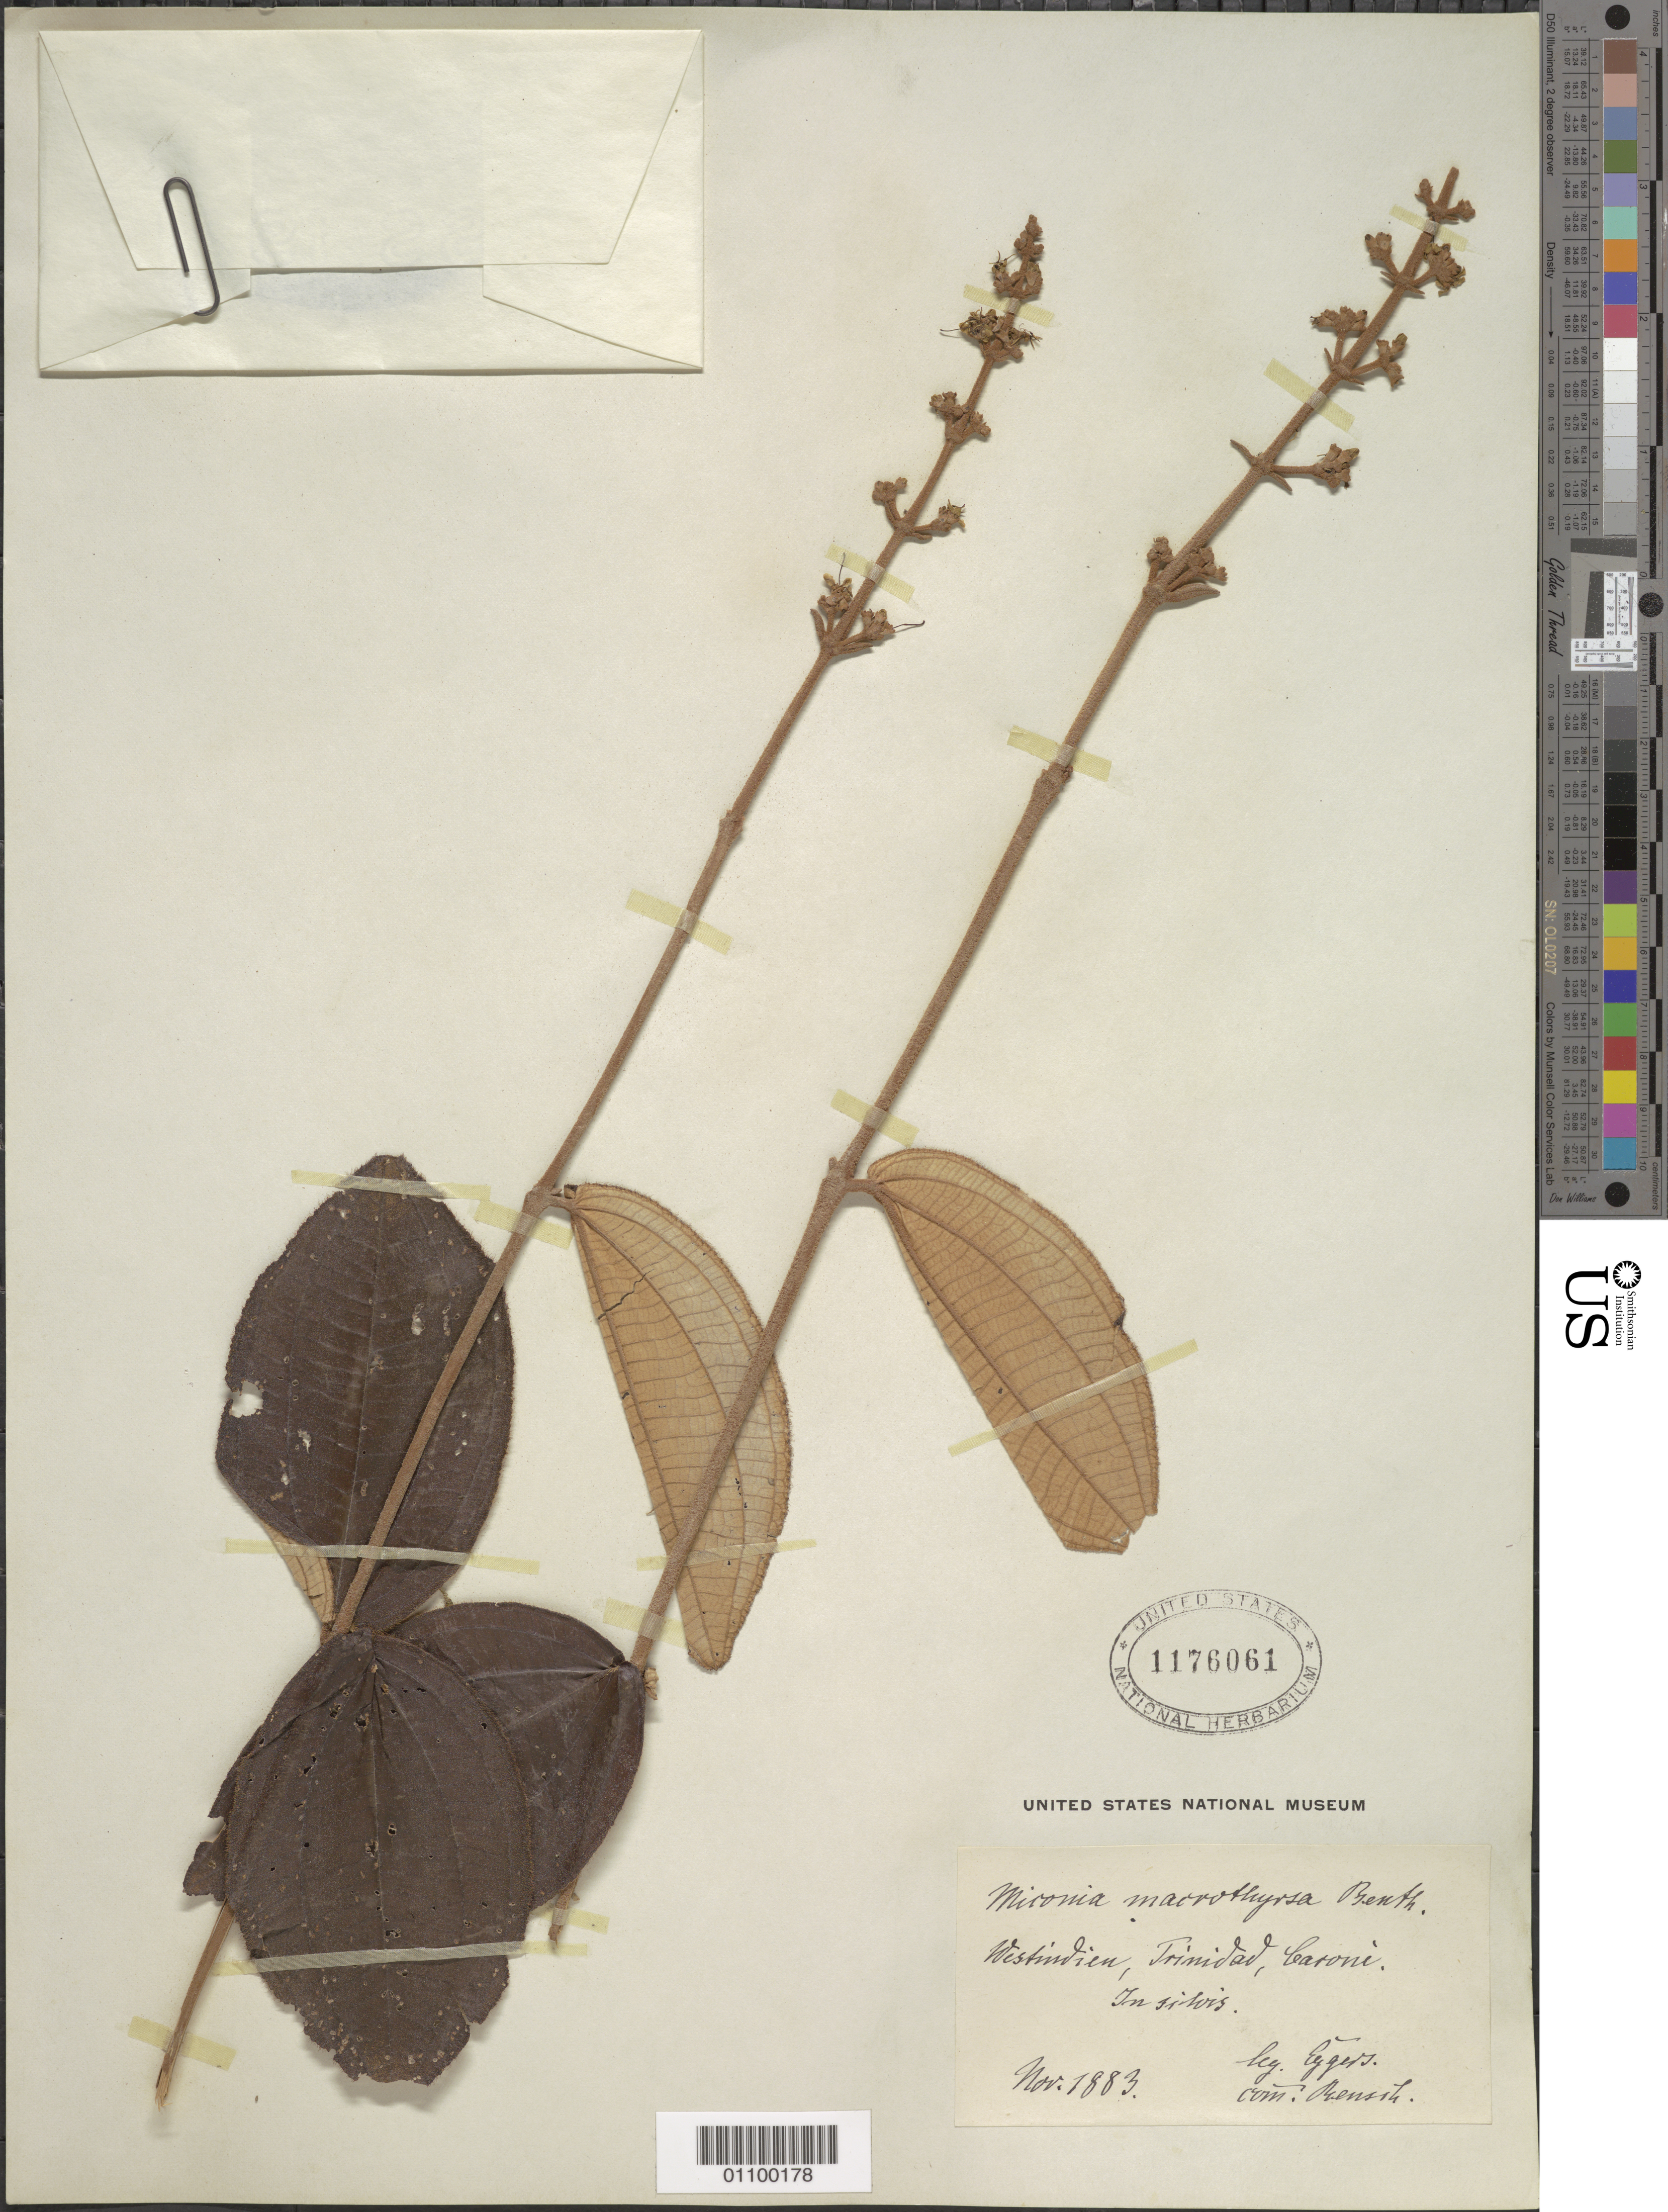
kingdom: Plantae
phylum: Tracheophyta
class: Magnoliopsida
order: Myrtales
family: Melastomataceae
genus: Miconia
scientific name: Miconia macrothyrsa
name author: Benth.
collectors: H. F. A. von Eggers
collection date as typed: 01 Nov 1883 to 30 Nov 1883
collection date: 1883-11-01/1883-11-30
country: Trinidad and Tobago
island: Trinidad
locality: Caroni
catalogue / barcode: US 1176061